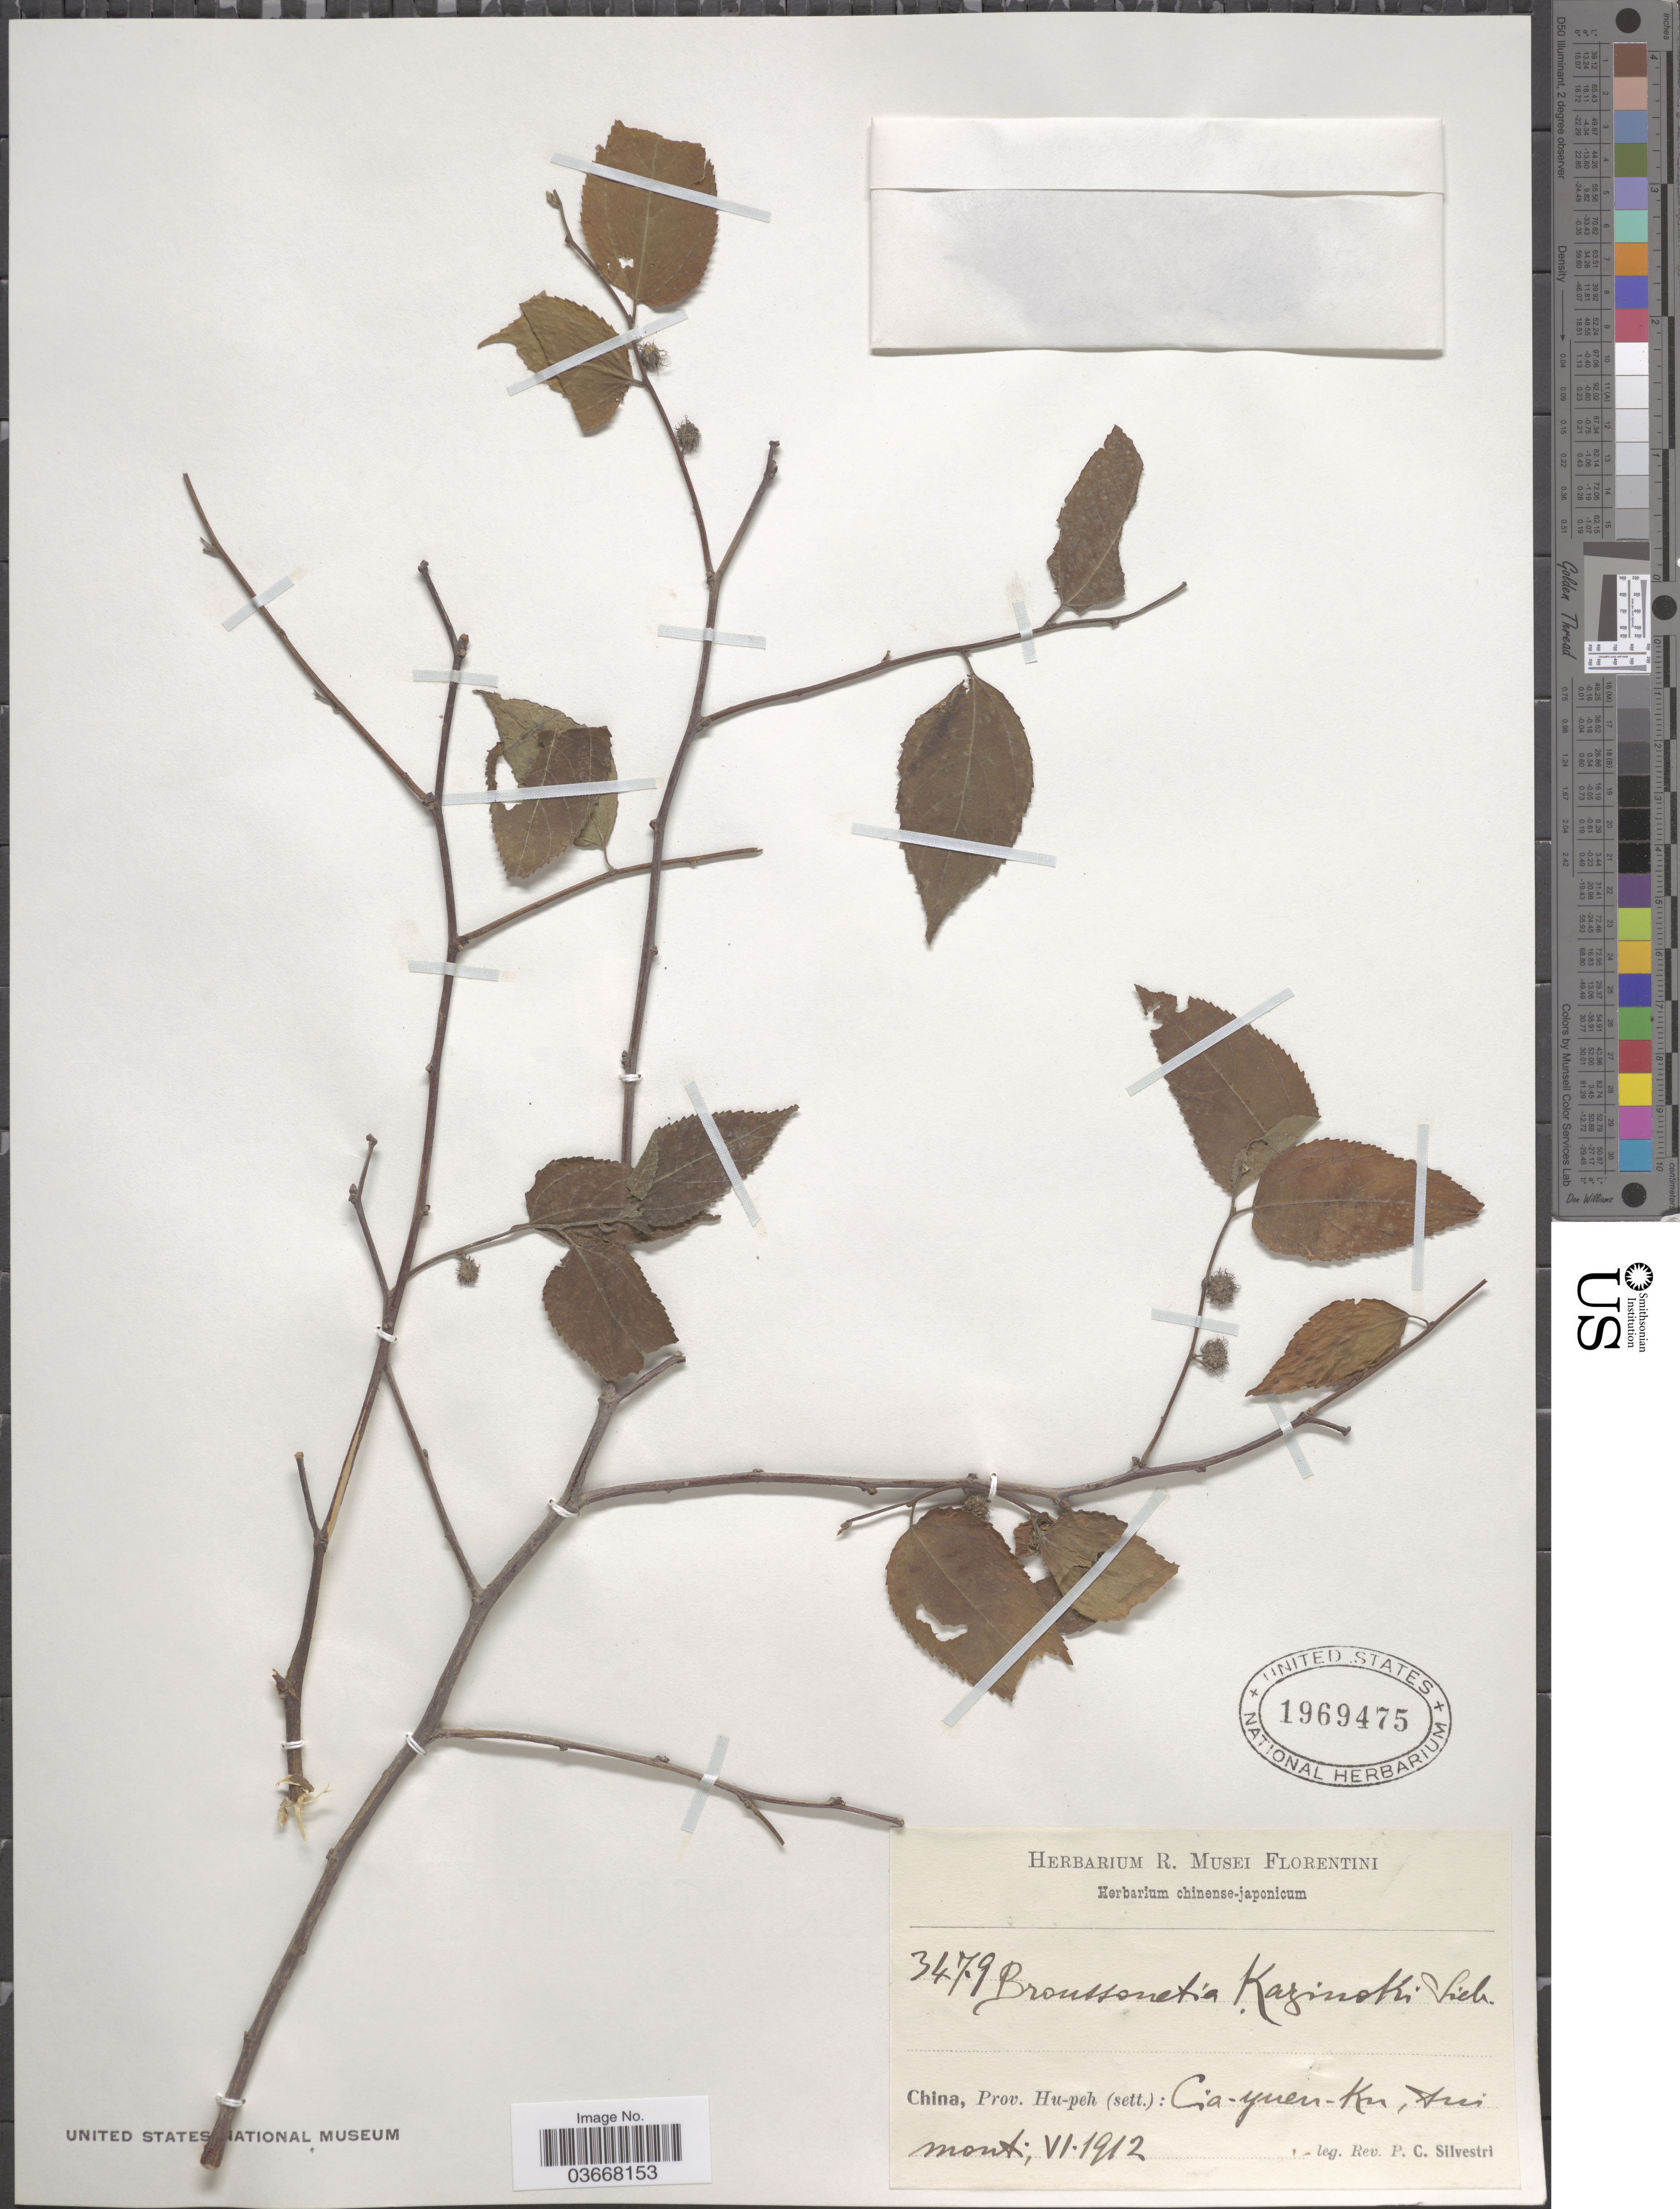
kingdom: Plantae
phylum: Tracheophyta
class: Magnoliopsida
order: Rosales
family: Moraceae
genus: Broussonetia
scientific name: Broussonetia kaempferi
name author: Siebold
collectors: P. Silvestri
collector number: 3479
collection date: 1912-06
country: China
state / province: Hubei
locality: Prov. Hu-peh (sett.): Cia-yuen-ku*, trimont*.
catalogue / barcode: US 1969475